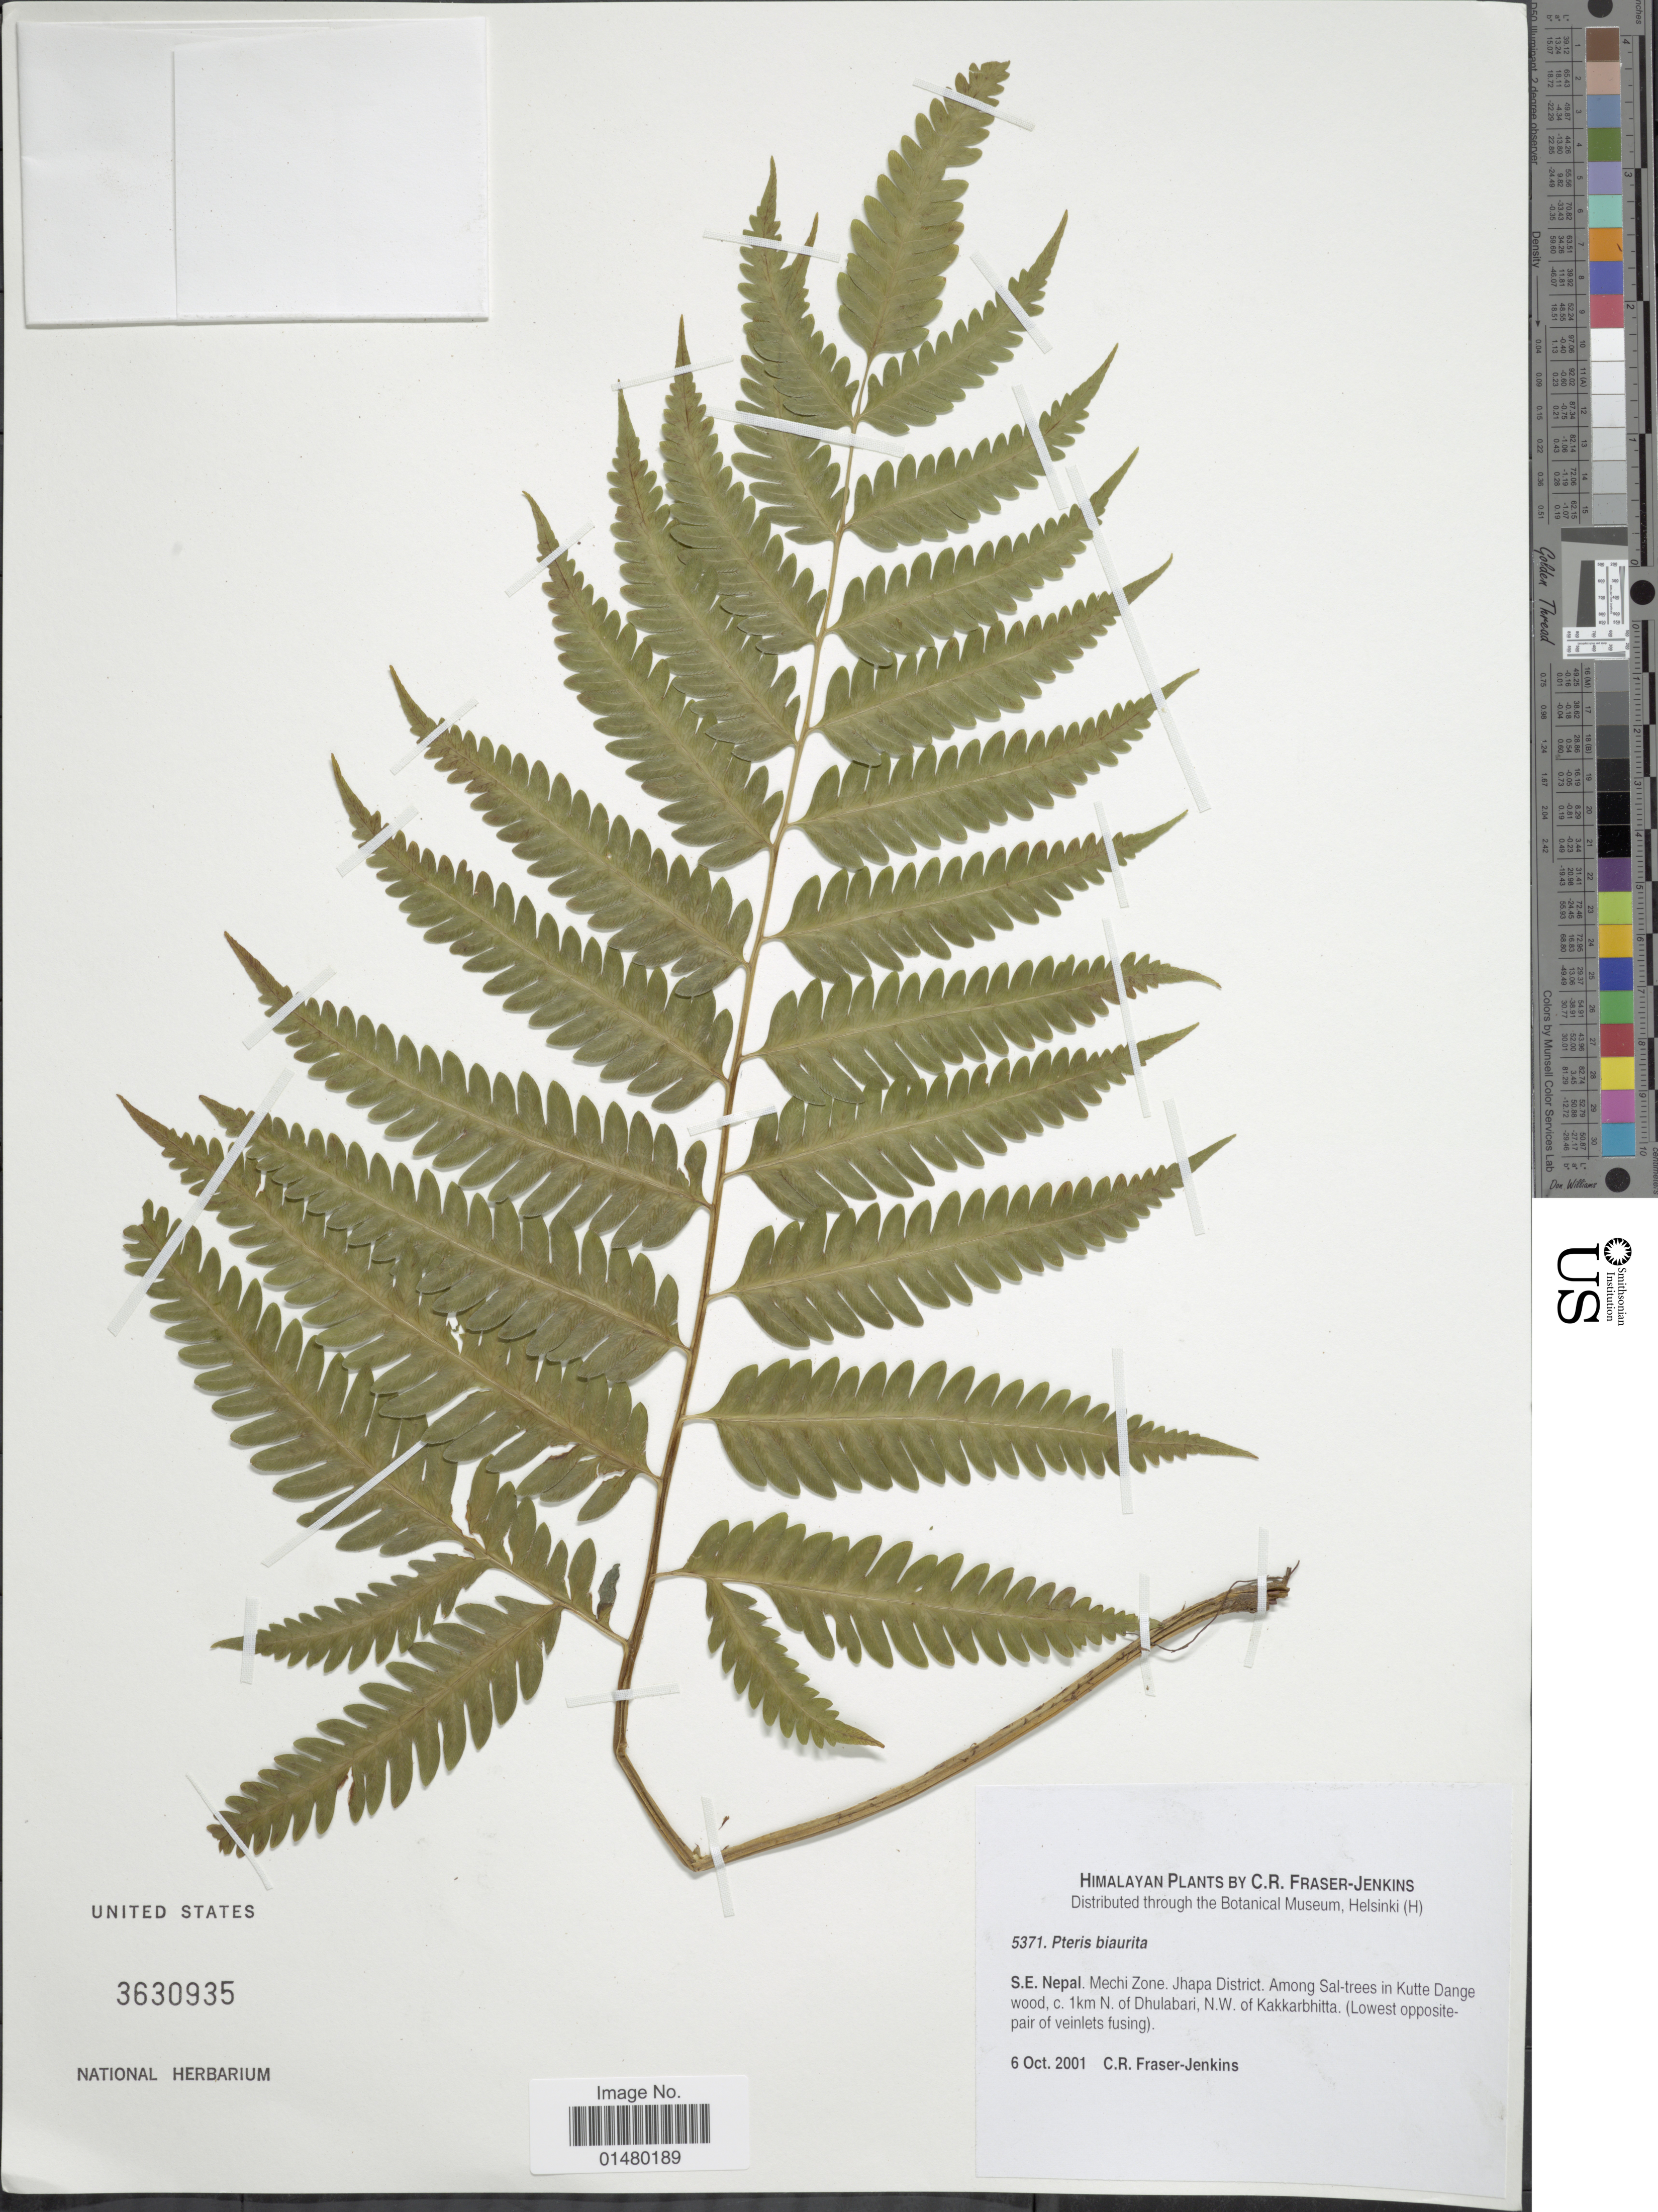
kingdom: Plantae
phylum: Tracheophyta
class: Polypodiopsida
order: Polypodiales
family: Pteridaceae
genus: Pteris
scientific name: Pteris biaurita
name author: L.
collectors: C. R. Fraser-Jenkins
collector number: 5371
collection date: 2001-10-06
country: Nepal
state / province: Mechi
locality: S.E. Nepal. Mechi Zone. Jhapa District. Among Sal-trees in Kutte Dange wood, c. 1km N of Dulabari, N.W. Kakkarbhitta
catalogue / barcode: US 3630935